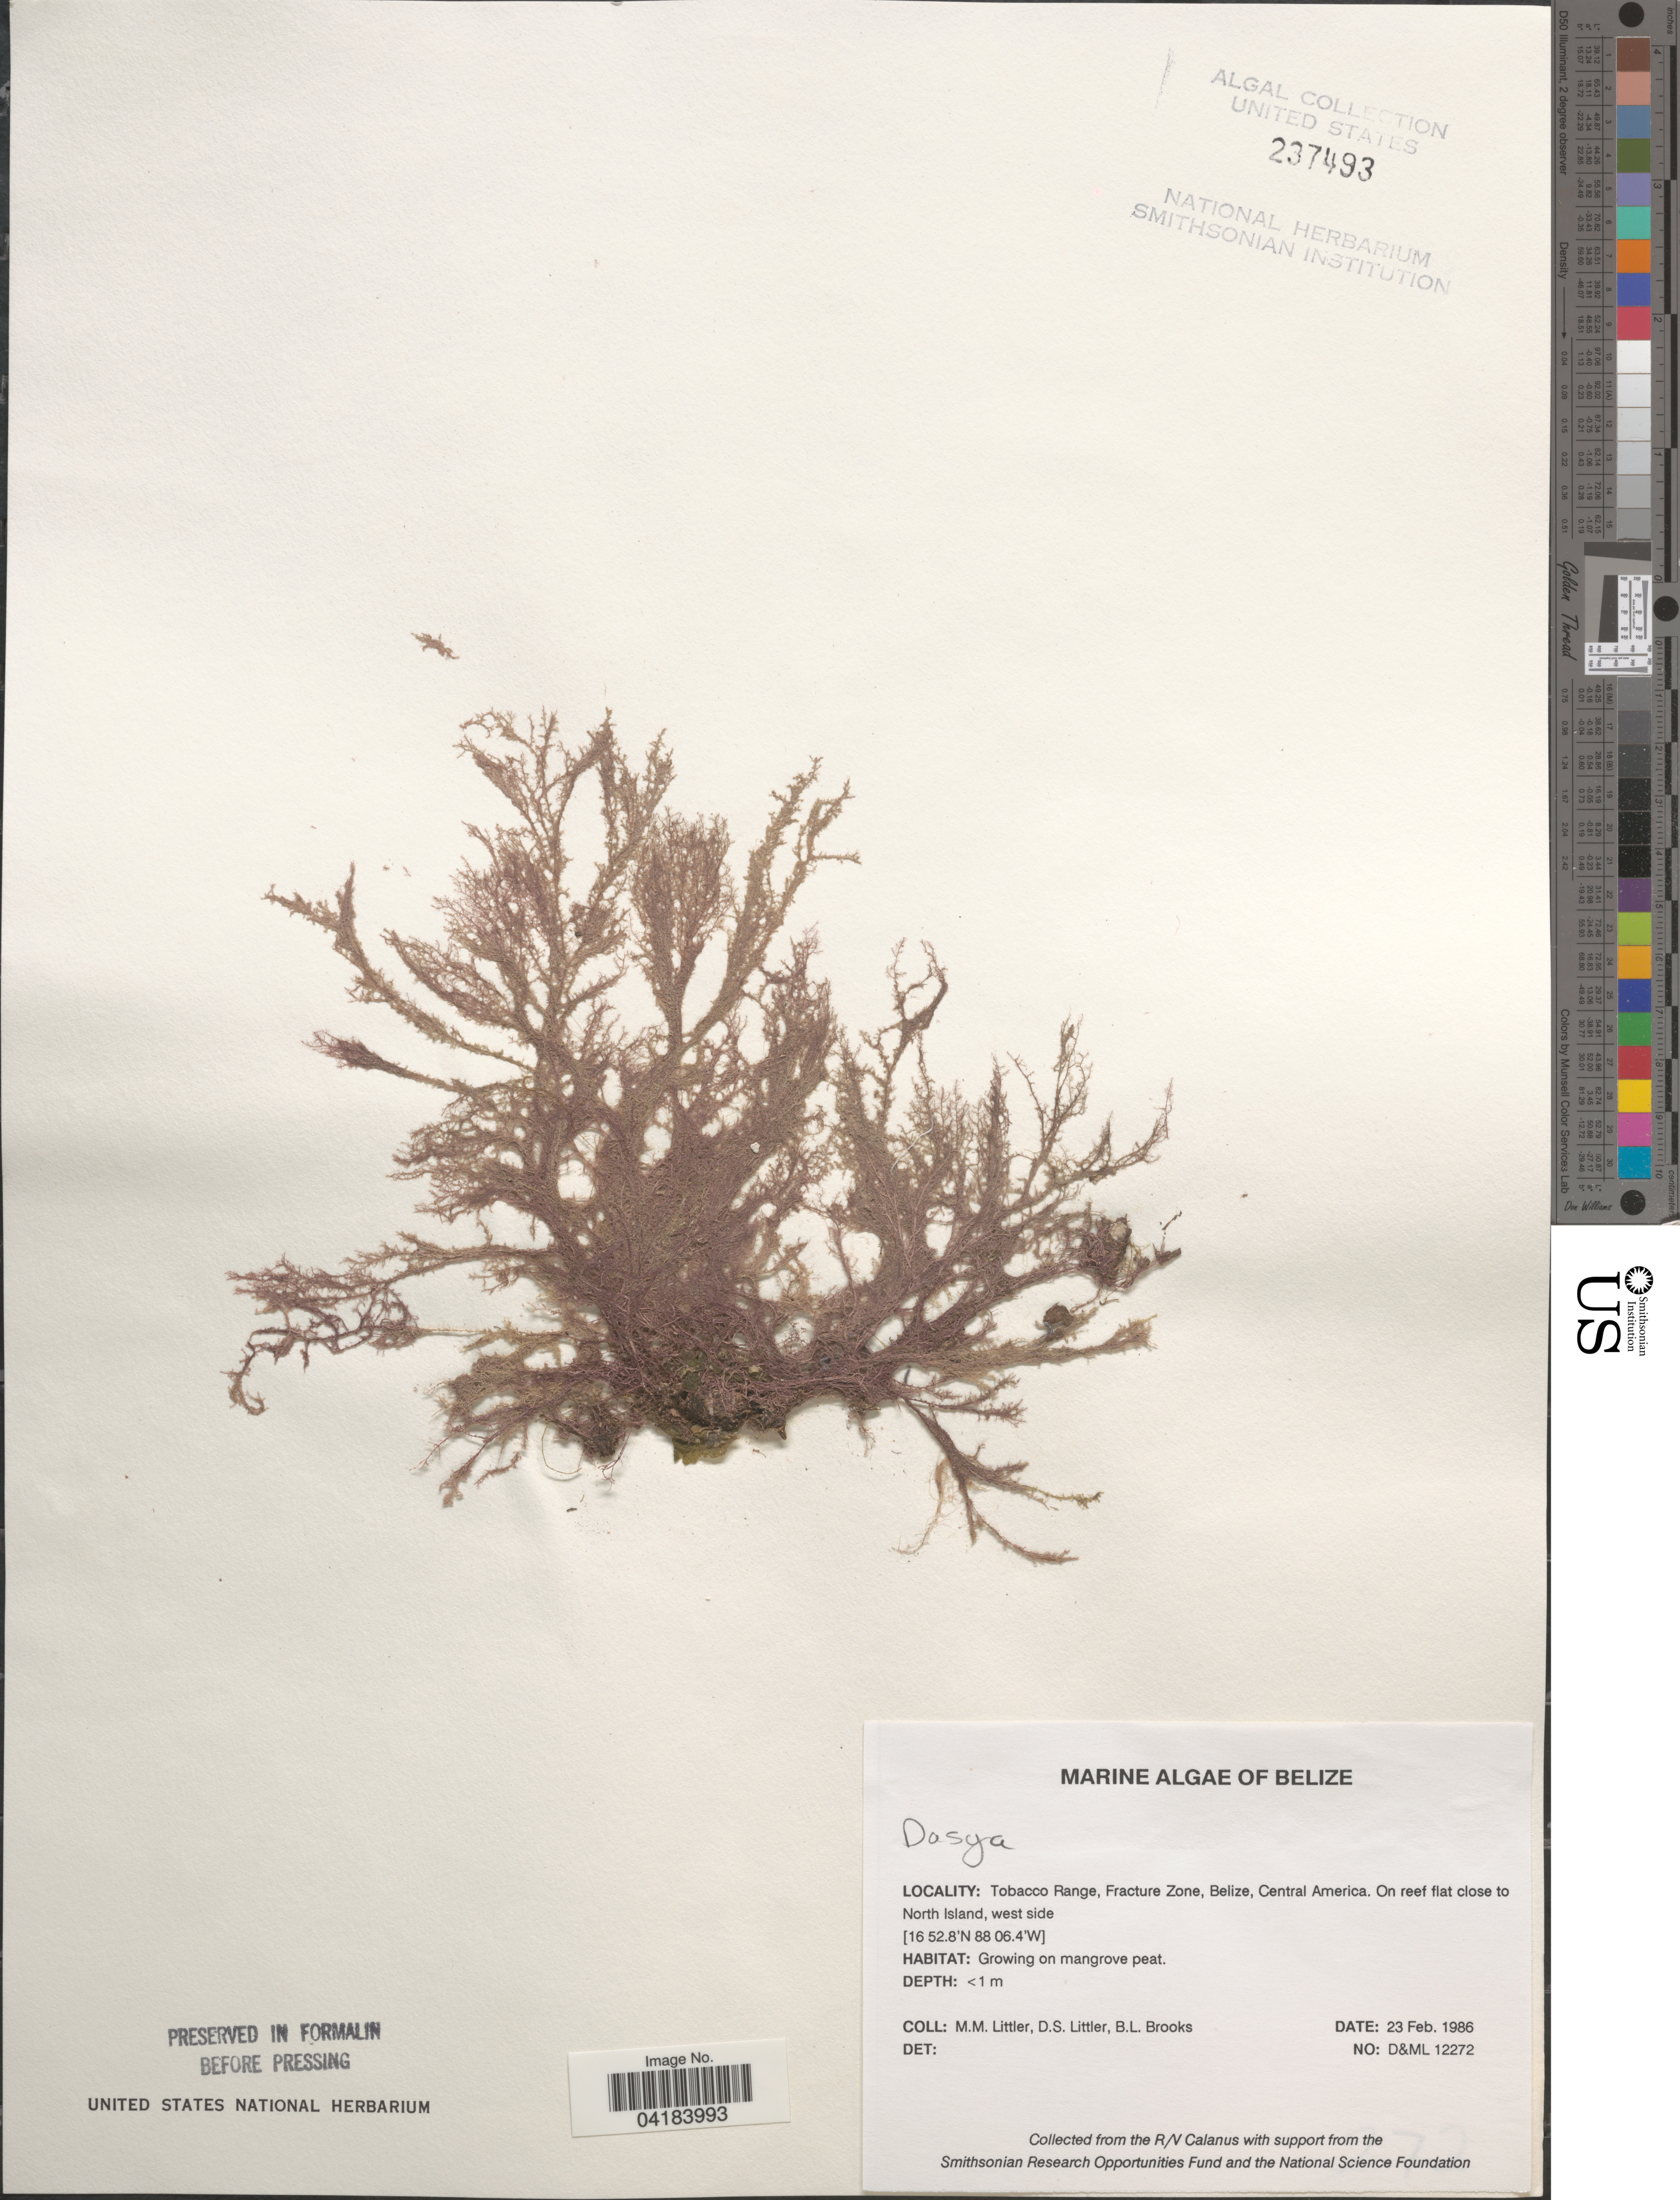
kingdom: Plantae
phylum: Rhodophyta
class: Florideophyceae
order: Ceramiales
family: Dasyaceae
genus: Dasya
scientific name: Dasya sp.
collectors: D. S. Littler & B. Brooks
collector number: D&ML12272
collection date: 1986-02-23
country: Belize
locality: Tobacco Range, Fracture Zone. On reef flat close to North Island, west side.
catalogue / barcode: US 237493